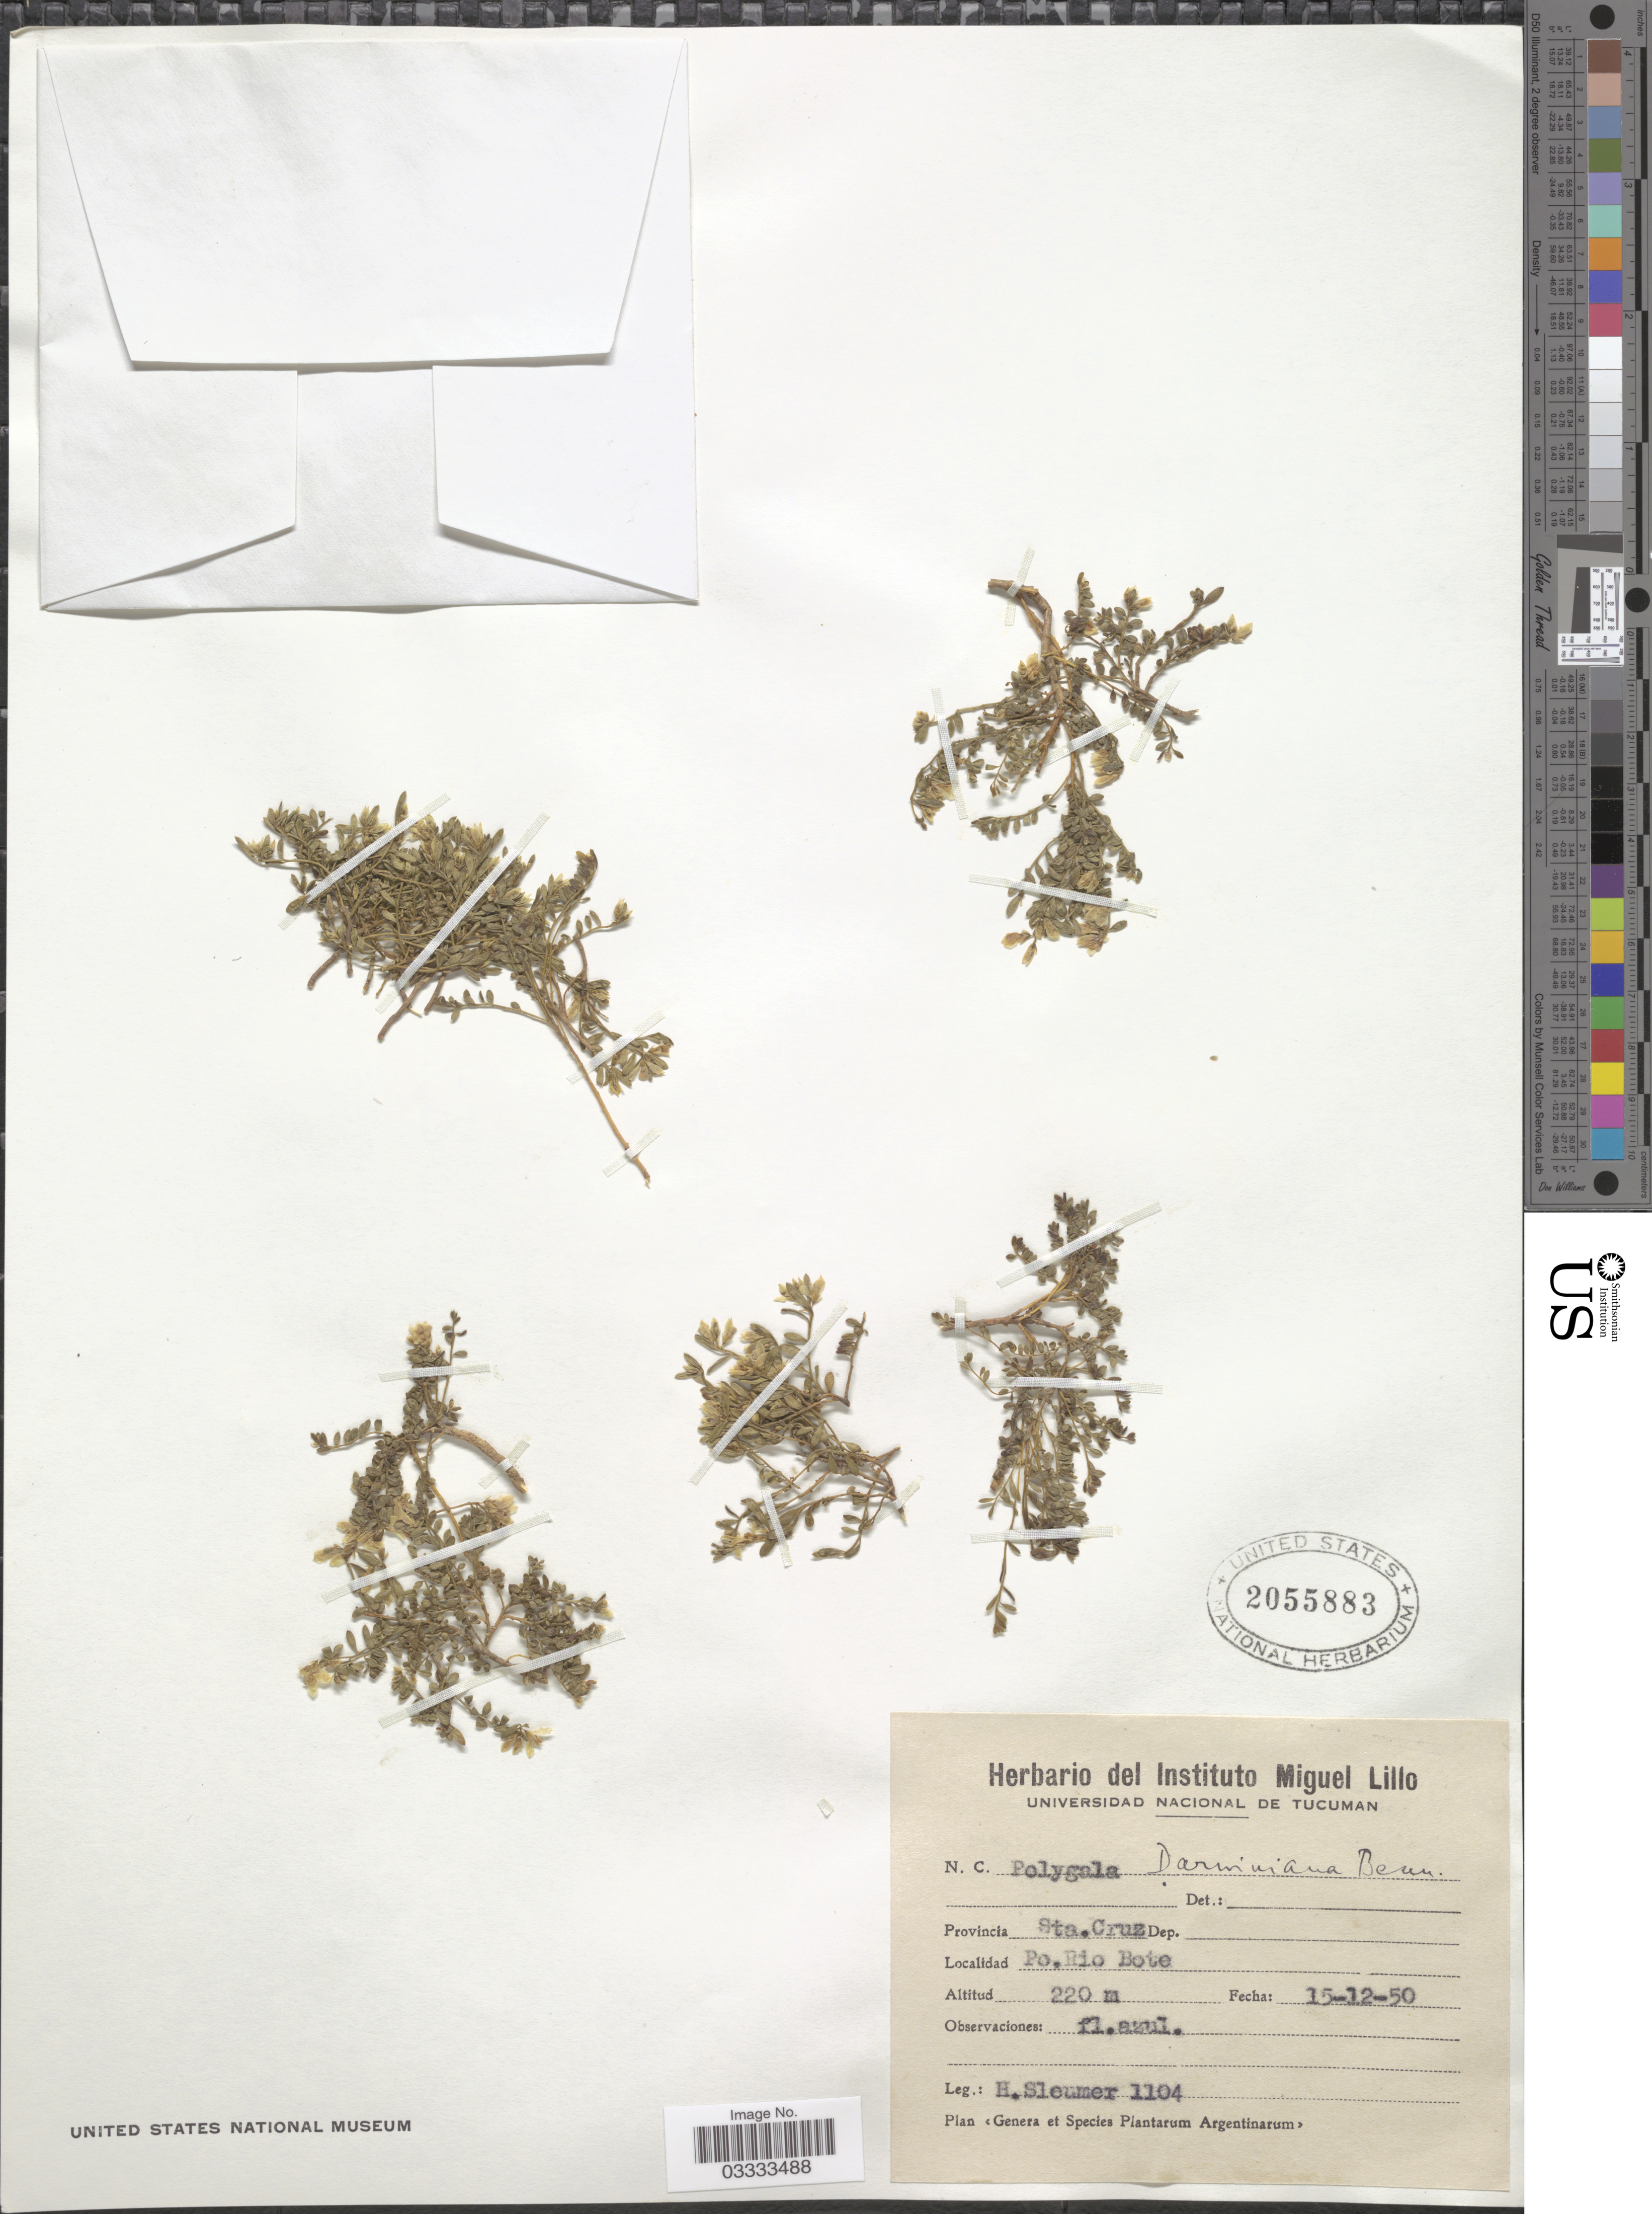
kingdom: Plantae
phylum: Tracheophyta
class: Magnoliopsida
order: Fabales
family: Polygalaceae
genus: Acanthocladus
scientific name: Acanthocladus tehuelchum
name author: Speg.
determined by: Strong, Mark T., (BOT), Smithsonian Institution - National Museum of Natural History (UNITED STATES)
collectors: H. O. Sleumer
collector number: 1104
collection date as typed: Transcribed d/m/y: 15/12/50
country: Argentina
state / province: Santa Cruz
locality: Po. Rio Bote.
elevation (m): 220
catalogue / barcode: US 2055883